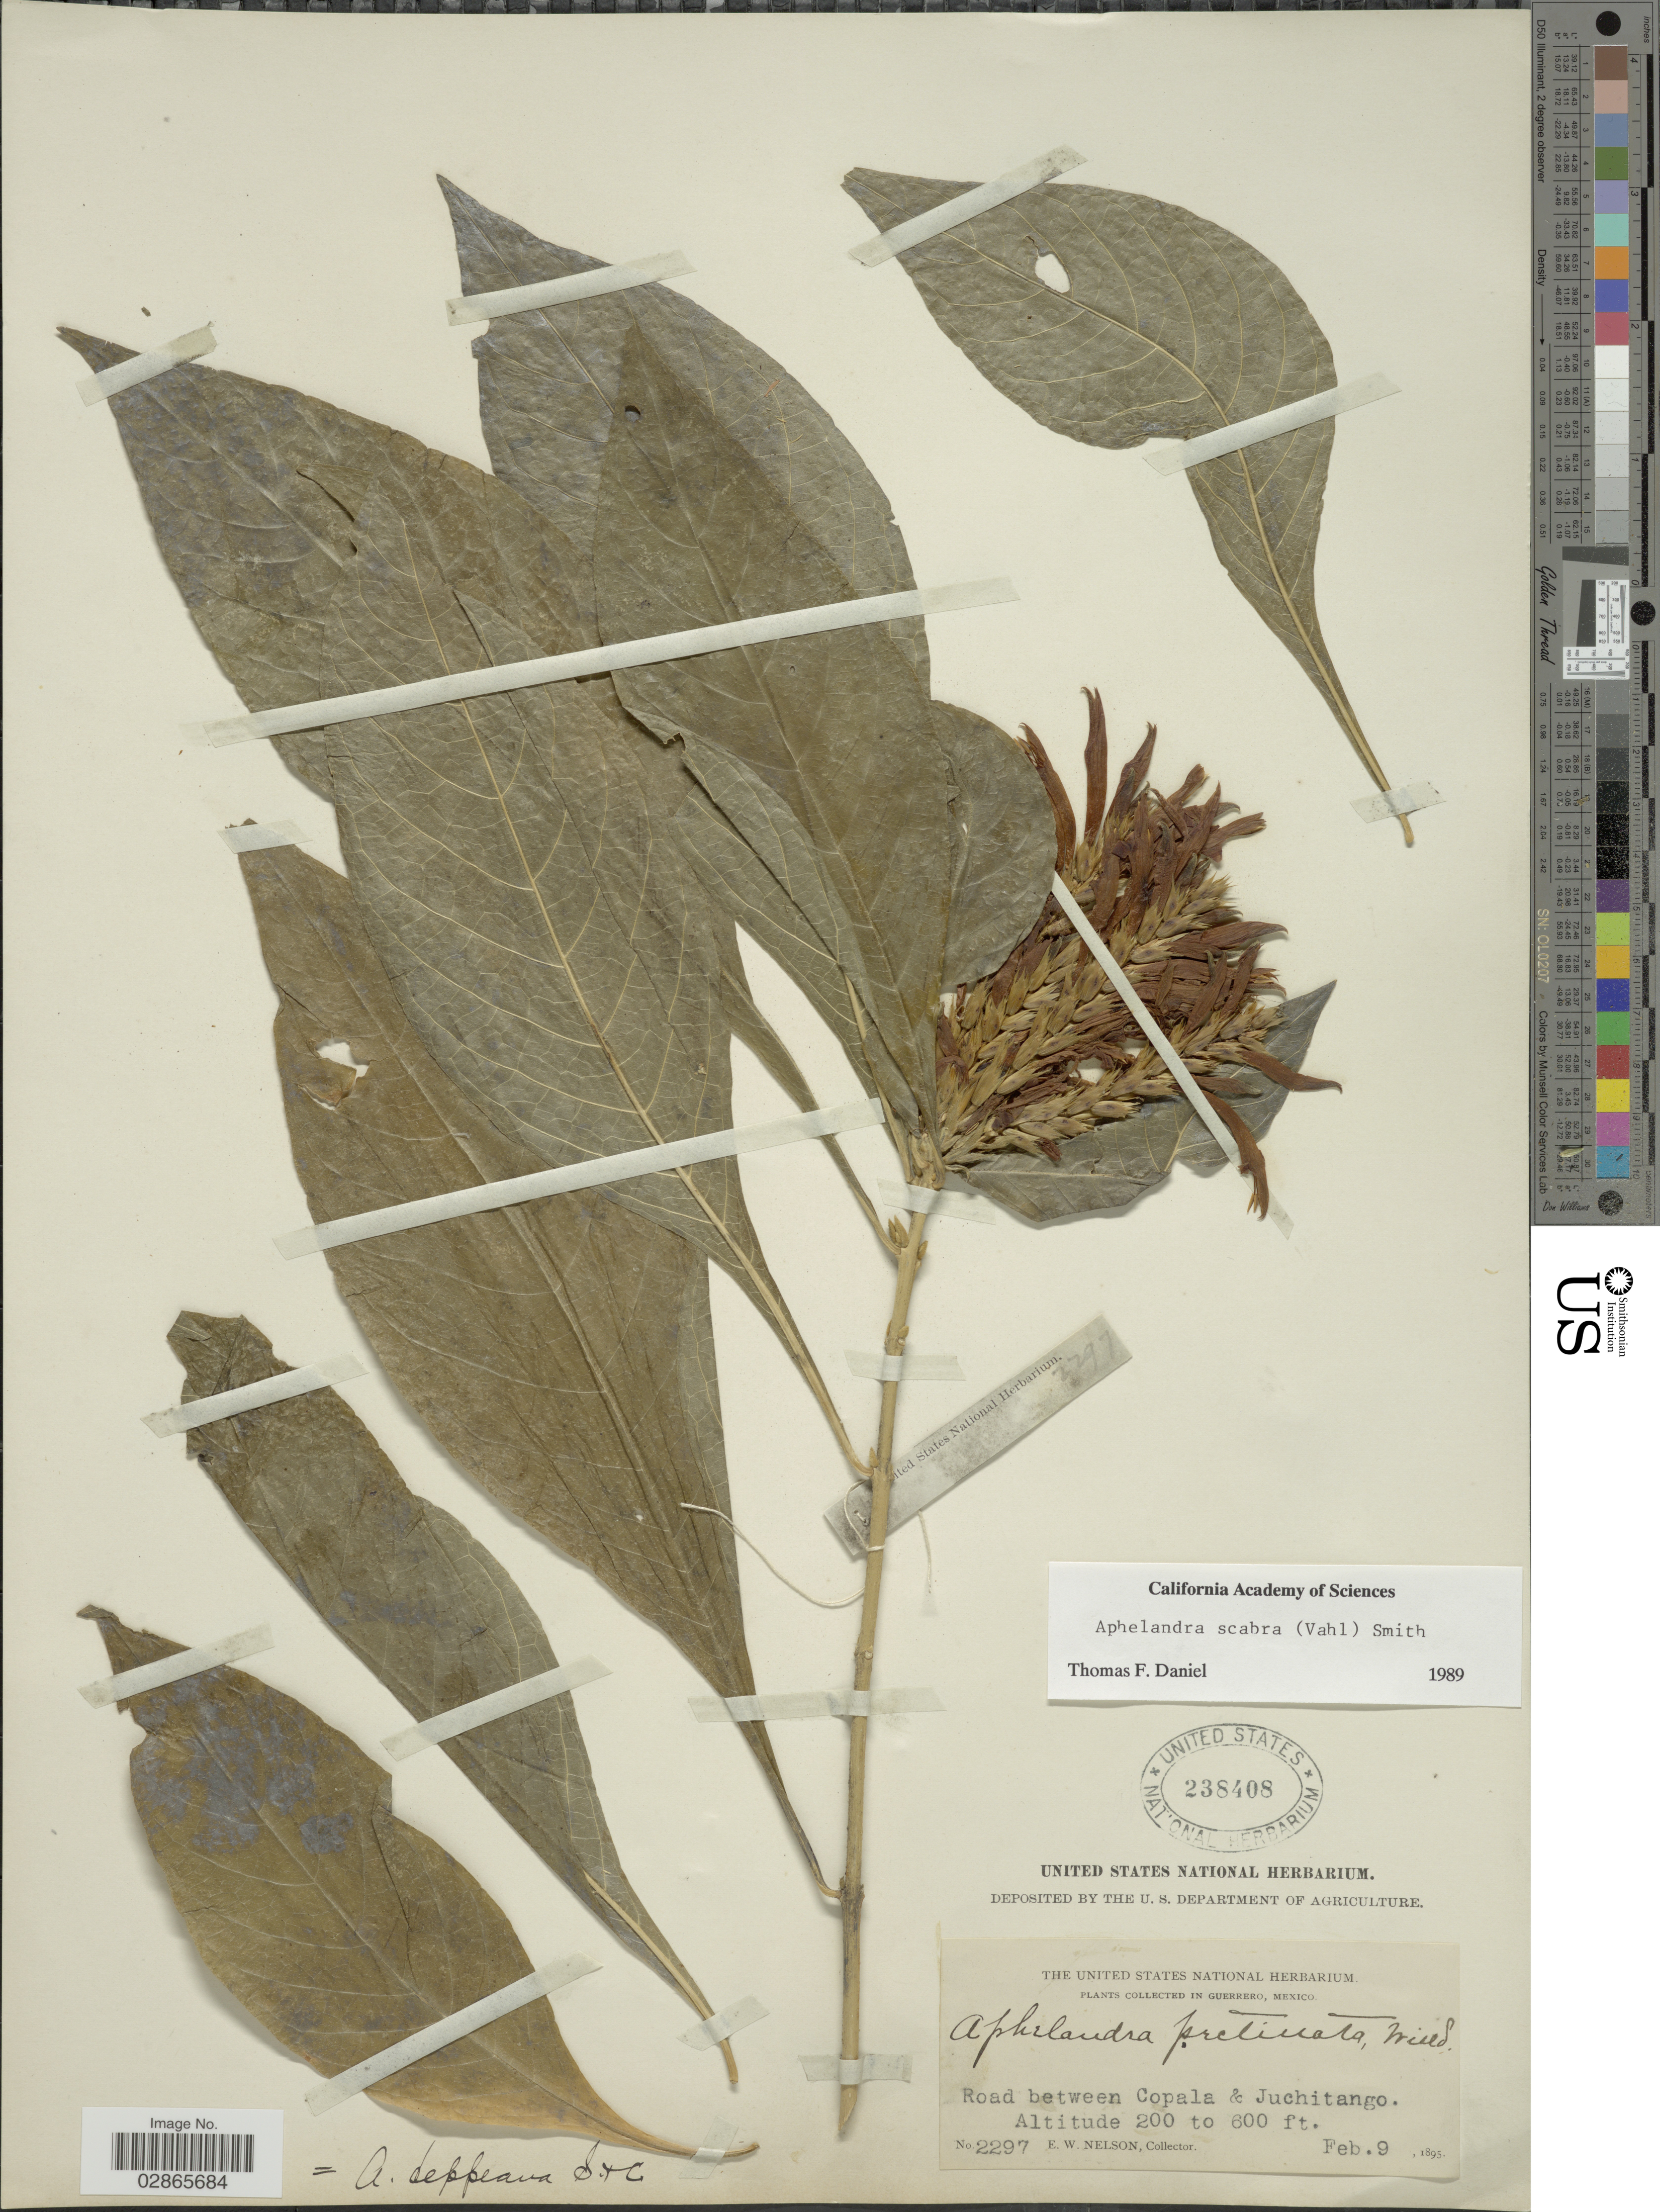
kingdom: Plantae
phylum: Tracheophyta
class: Magnoliopsida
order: Lamiales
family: Acanthaceae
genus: Aphelandra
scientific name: Aphelandra deppeana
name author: Schltdl. & Cham.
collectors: E. W. Nelson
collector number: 2297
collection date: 1895-02-09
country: Mexico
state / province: Guerrero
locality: Road between Copala & Juchitango.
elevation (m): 61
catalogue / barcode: US 238408